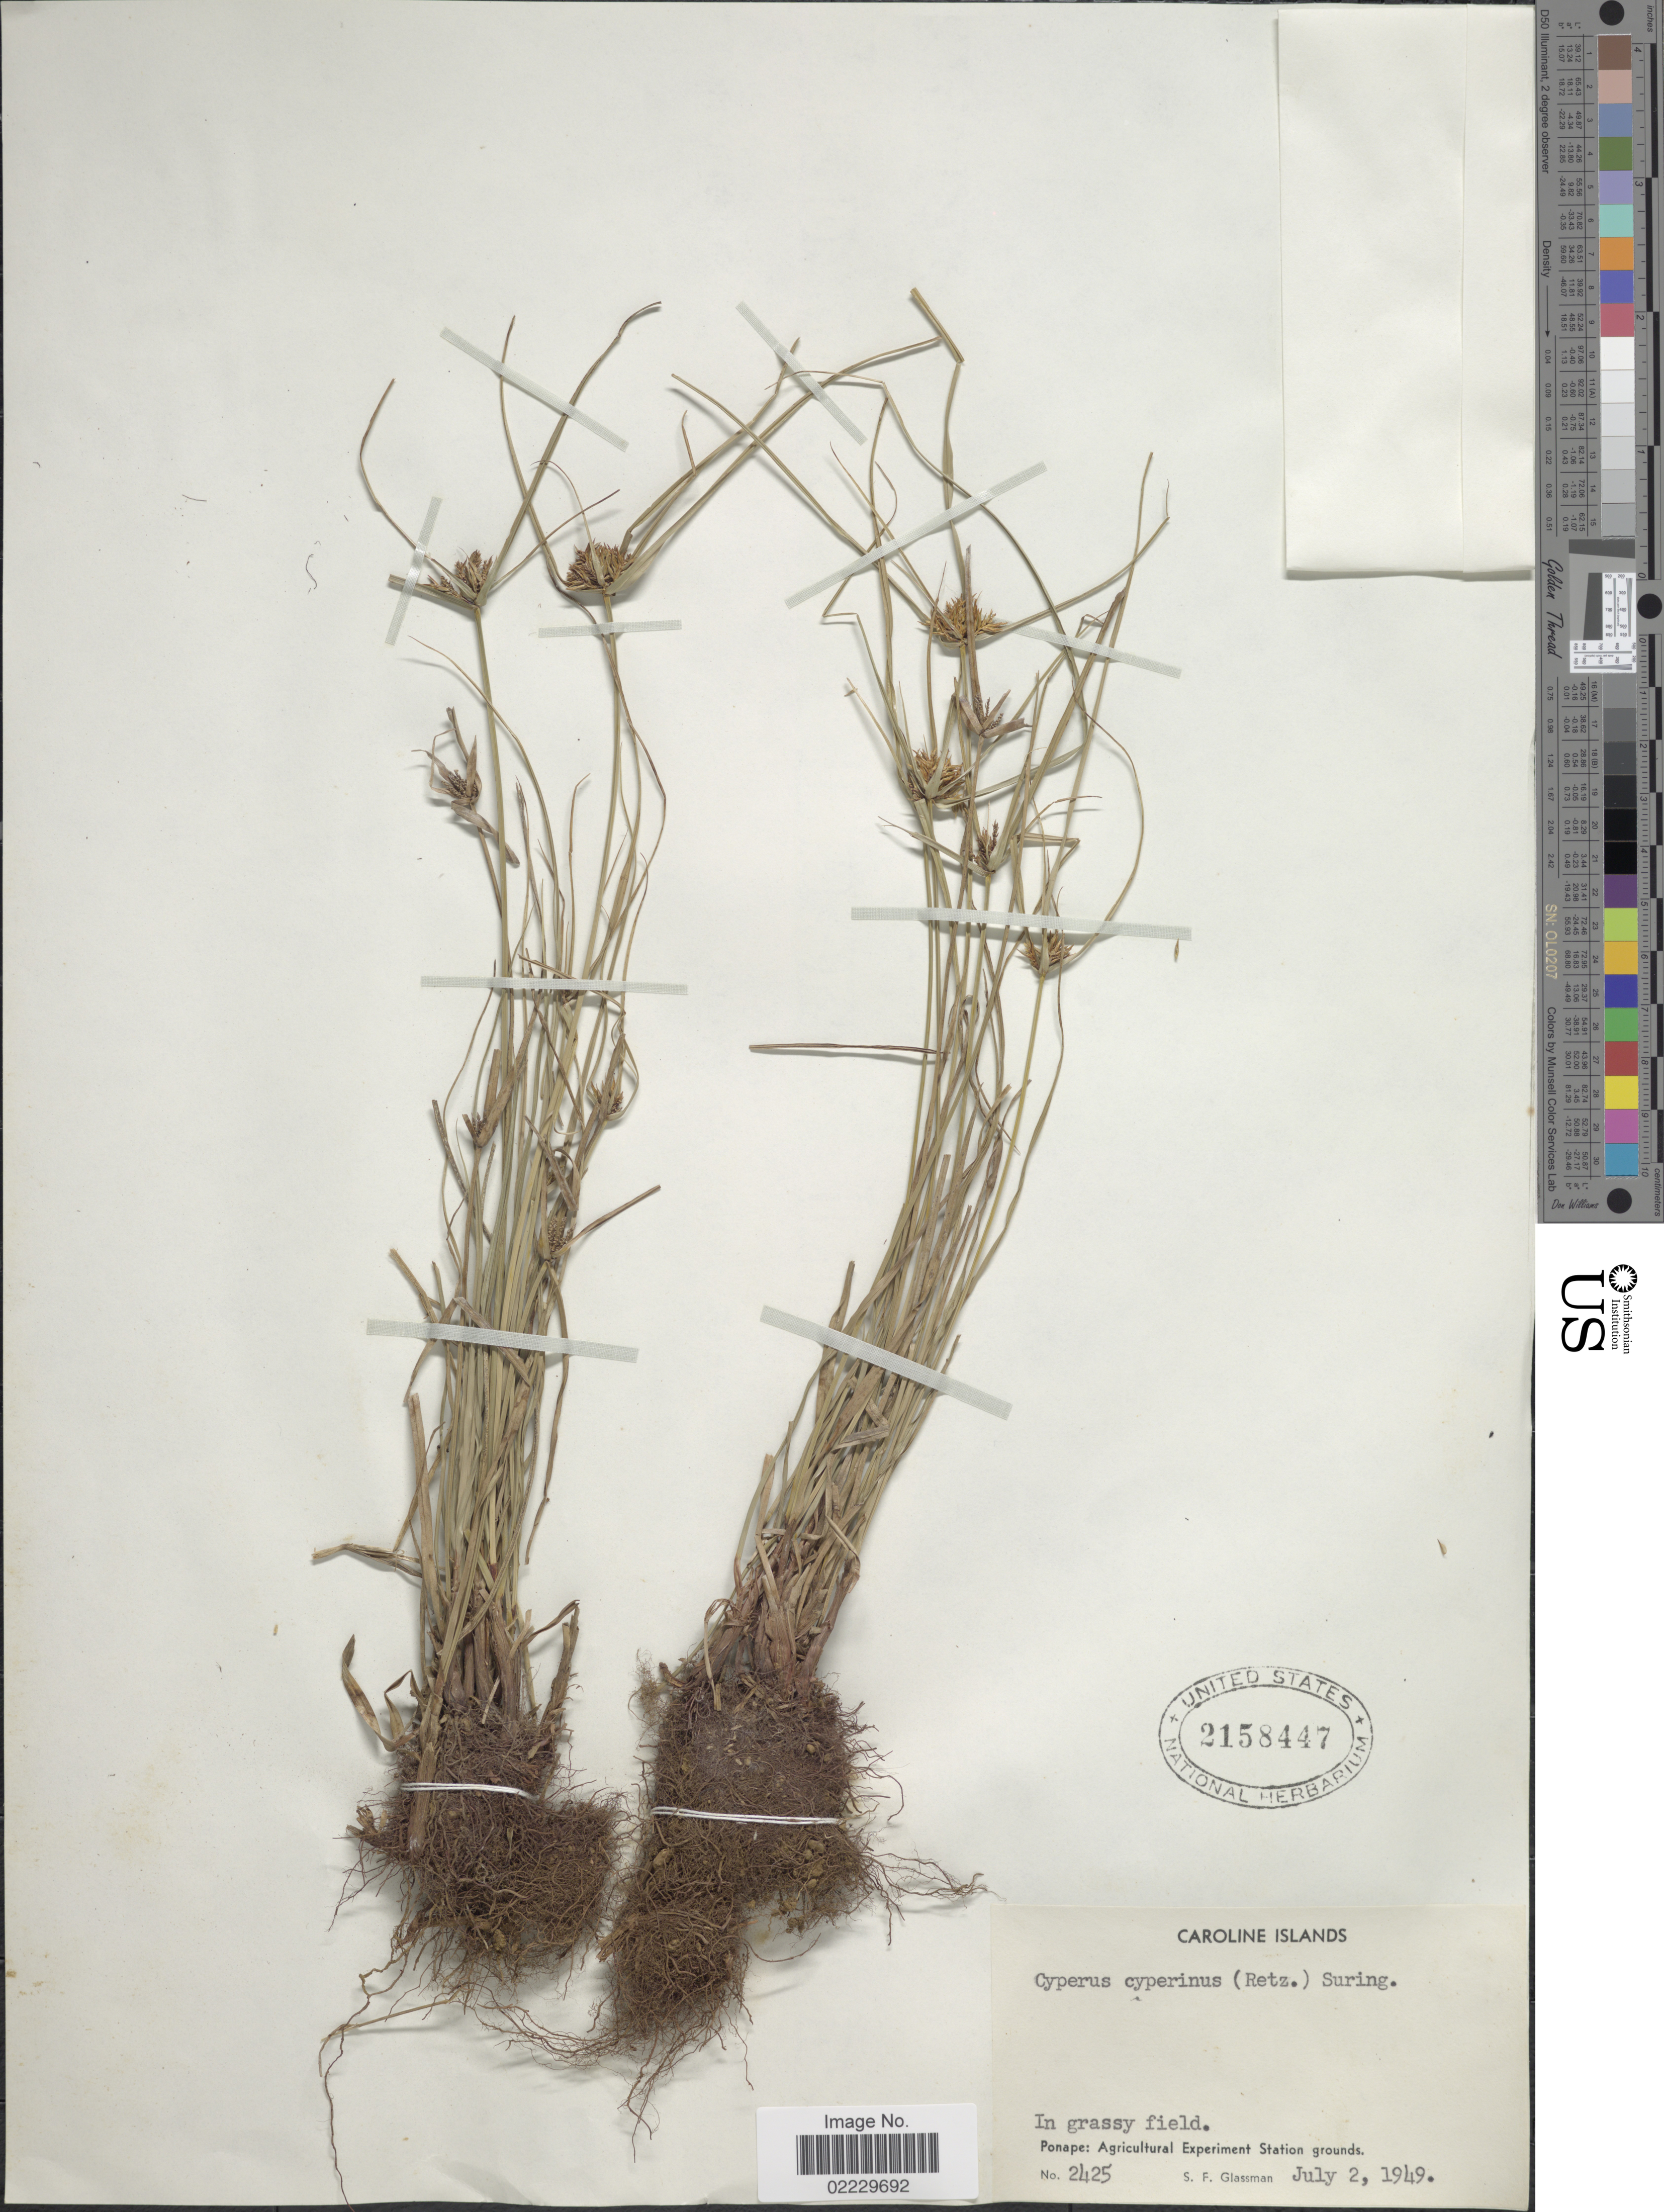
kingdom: Plantae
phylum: Tracheophyta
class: Liliopsida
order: Poales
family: Cyperaceae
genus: Cyperus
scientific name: Cyperus cyperinus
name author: (Retz.) Valck. Sur.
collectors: S. F. Glassman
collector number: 2425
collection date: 1949-07-02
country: Micronesia, Federated States of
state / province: Pohnpei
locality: Caroline Islands, Ponape: Agricultural Expiriment Station grounds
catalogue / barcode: US 2158447